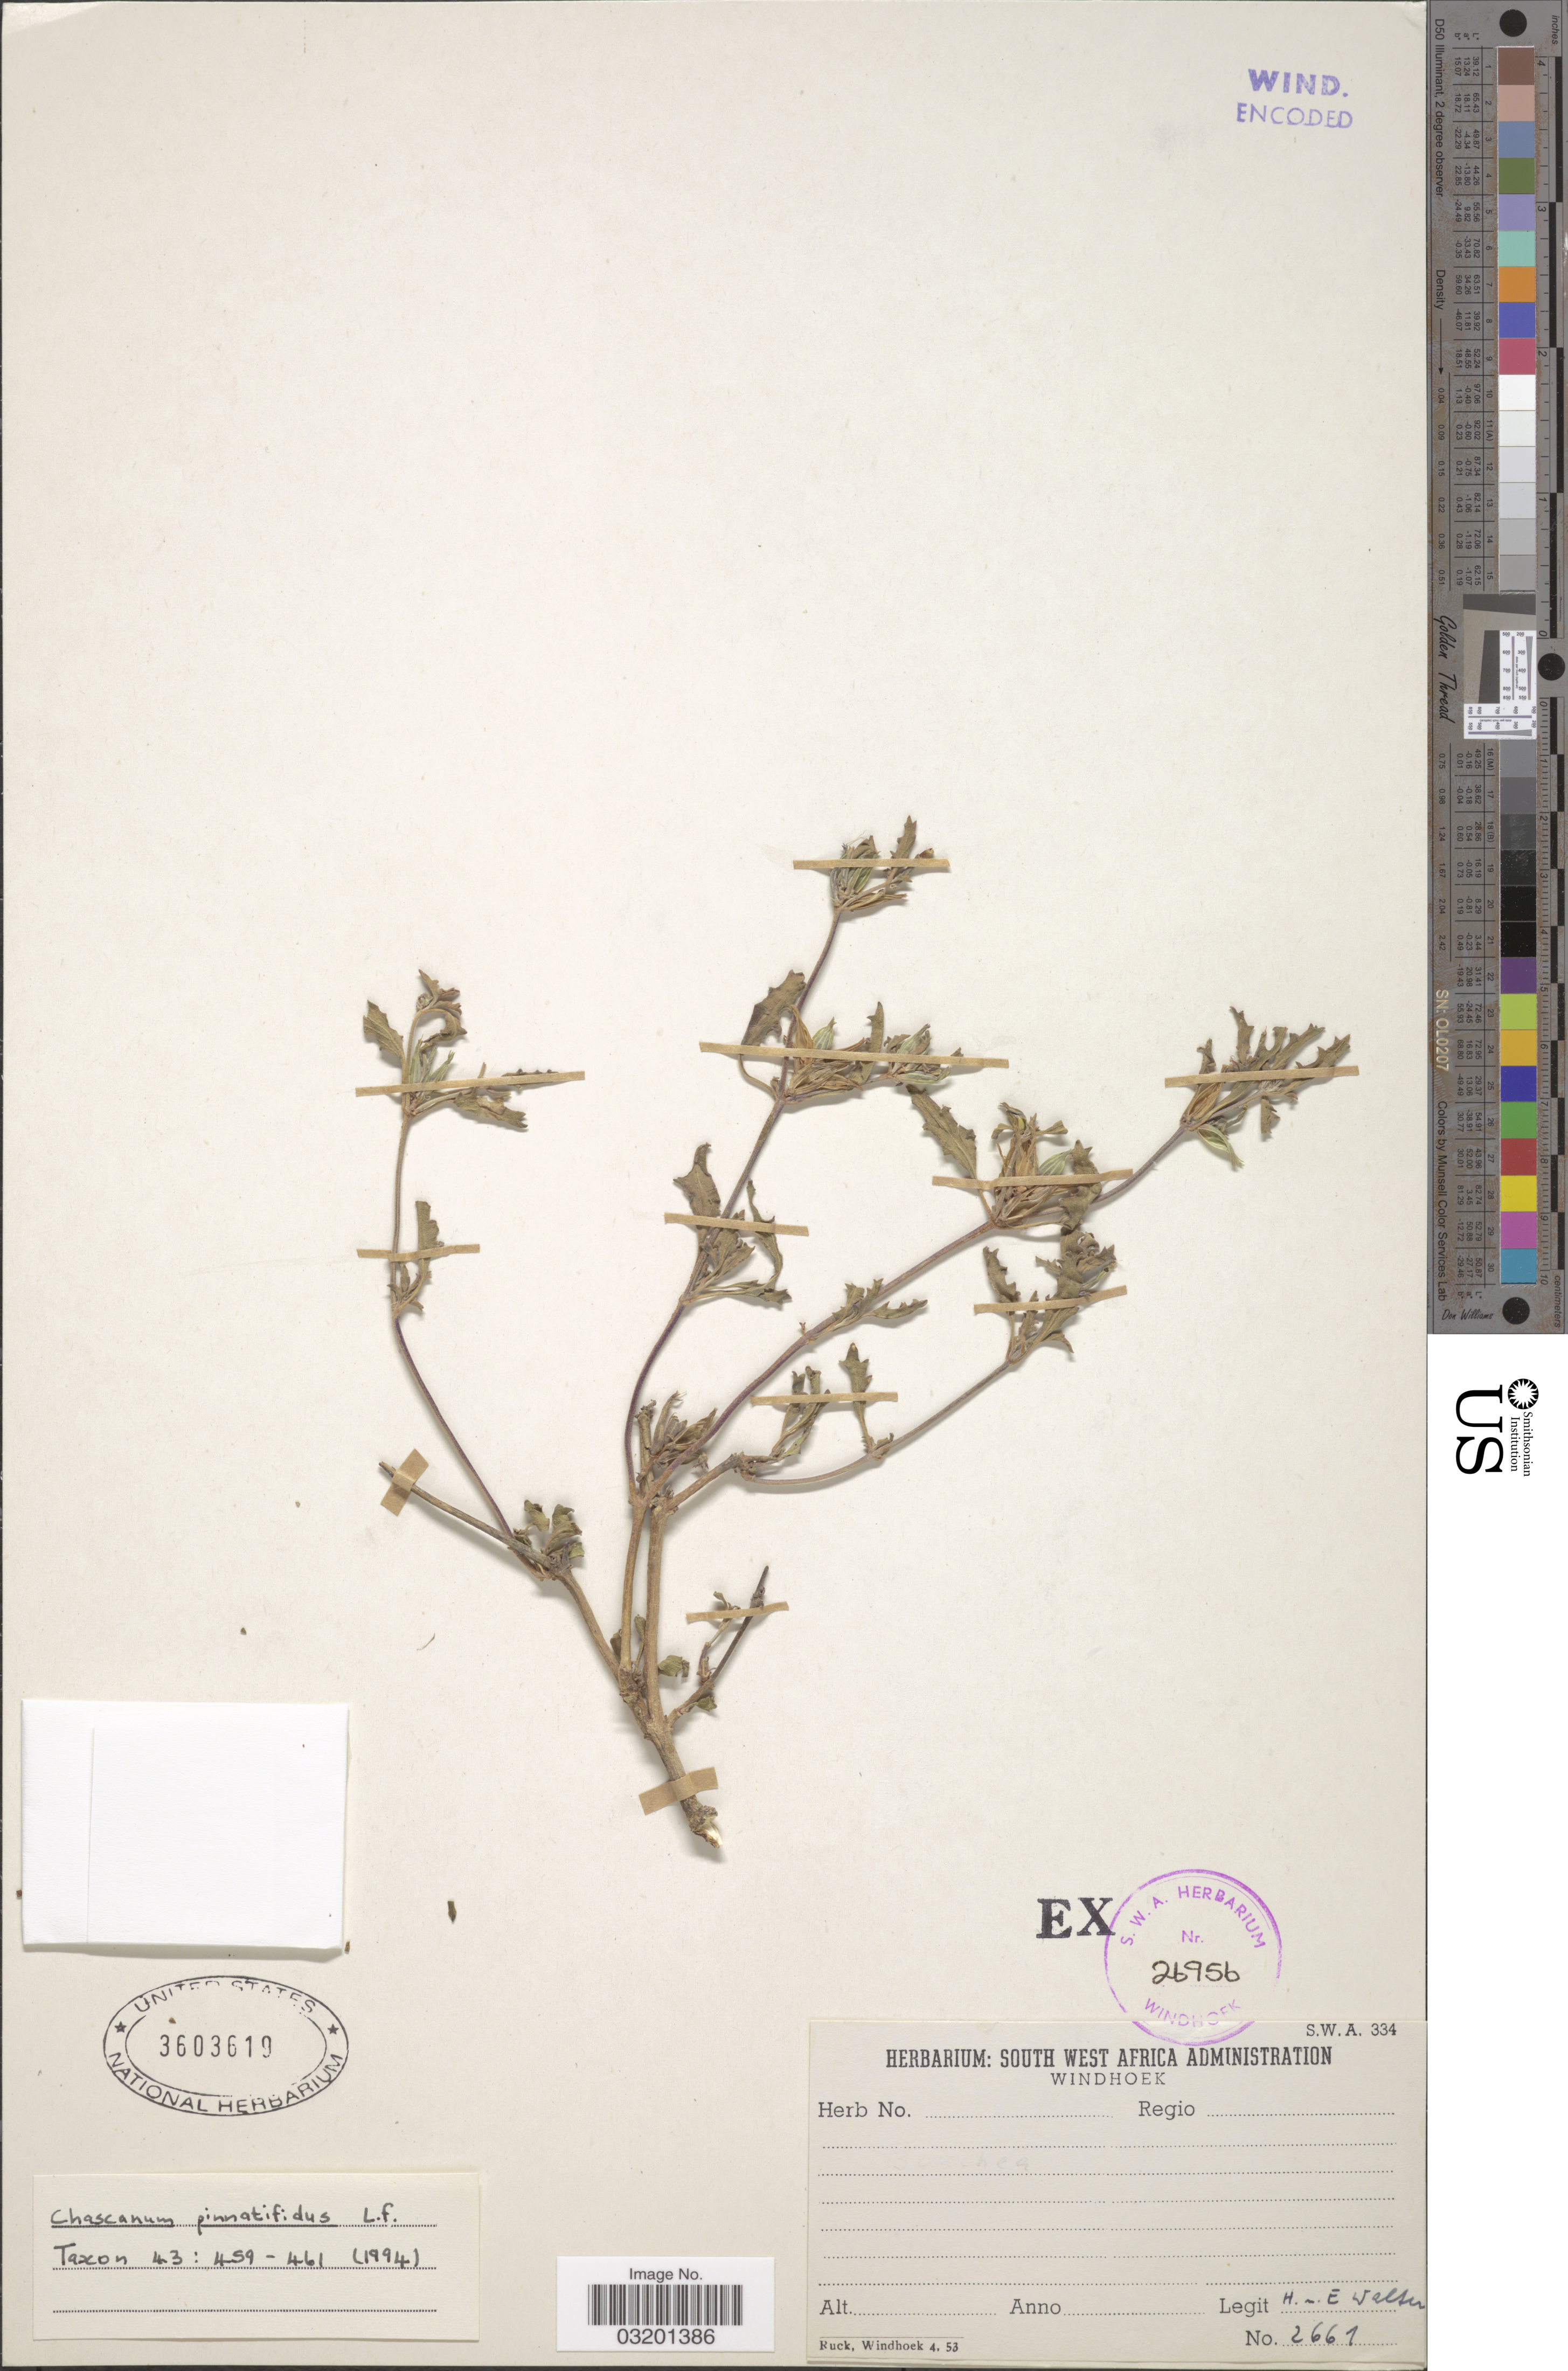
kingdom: Plantae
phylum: Tracheophyta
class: Magnoliopsida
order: Lamiales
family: Verbenaceae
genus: Chascanum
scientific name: Chascanum pinnatifidum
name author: (L. f.) E. Mey.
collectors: H. P. H. Walter & E. Walter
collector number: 2661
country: Namibia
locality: Windhoek.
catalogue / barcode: US 3603619